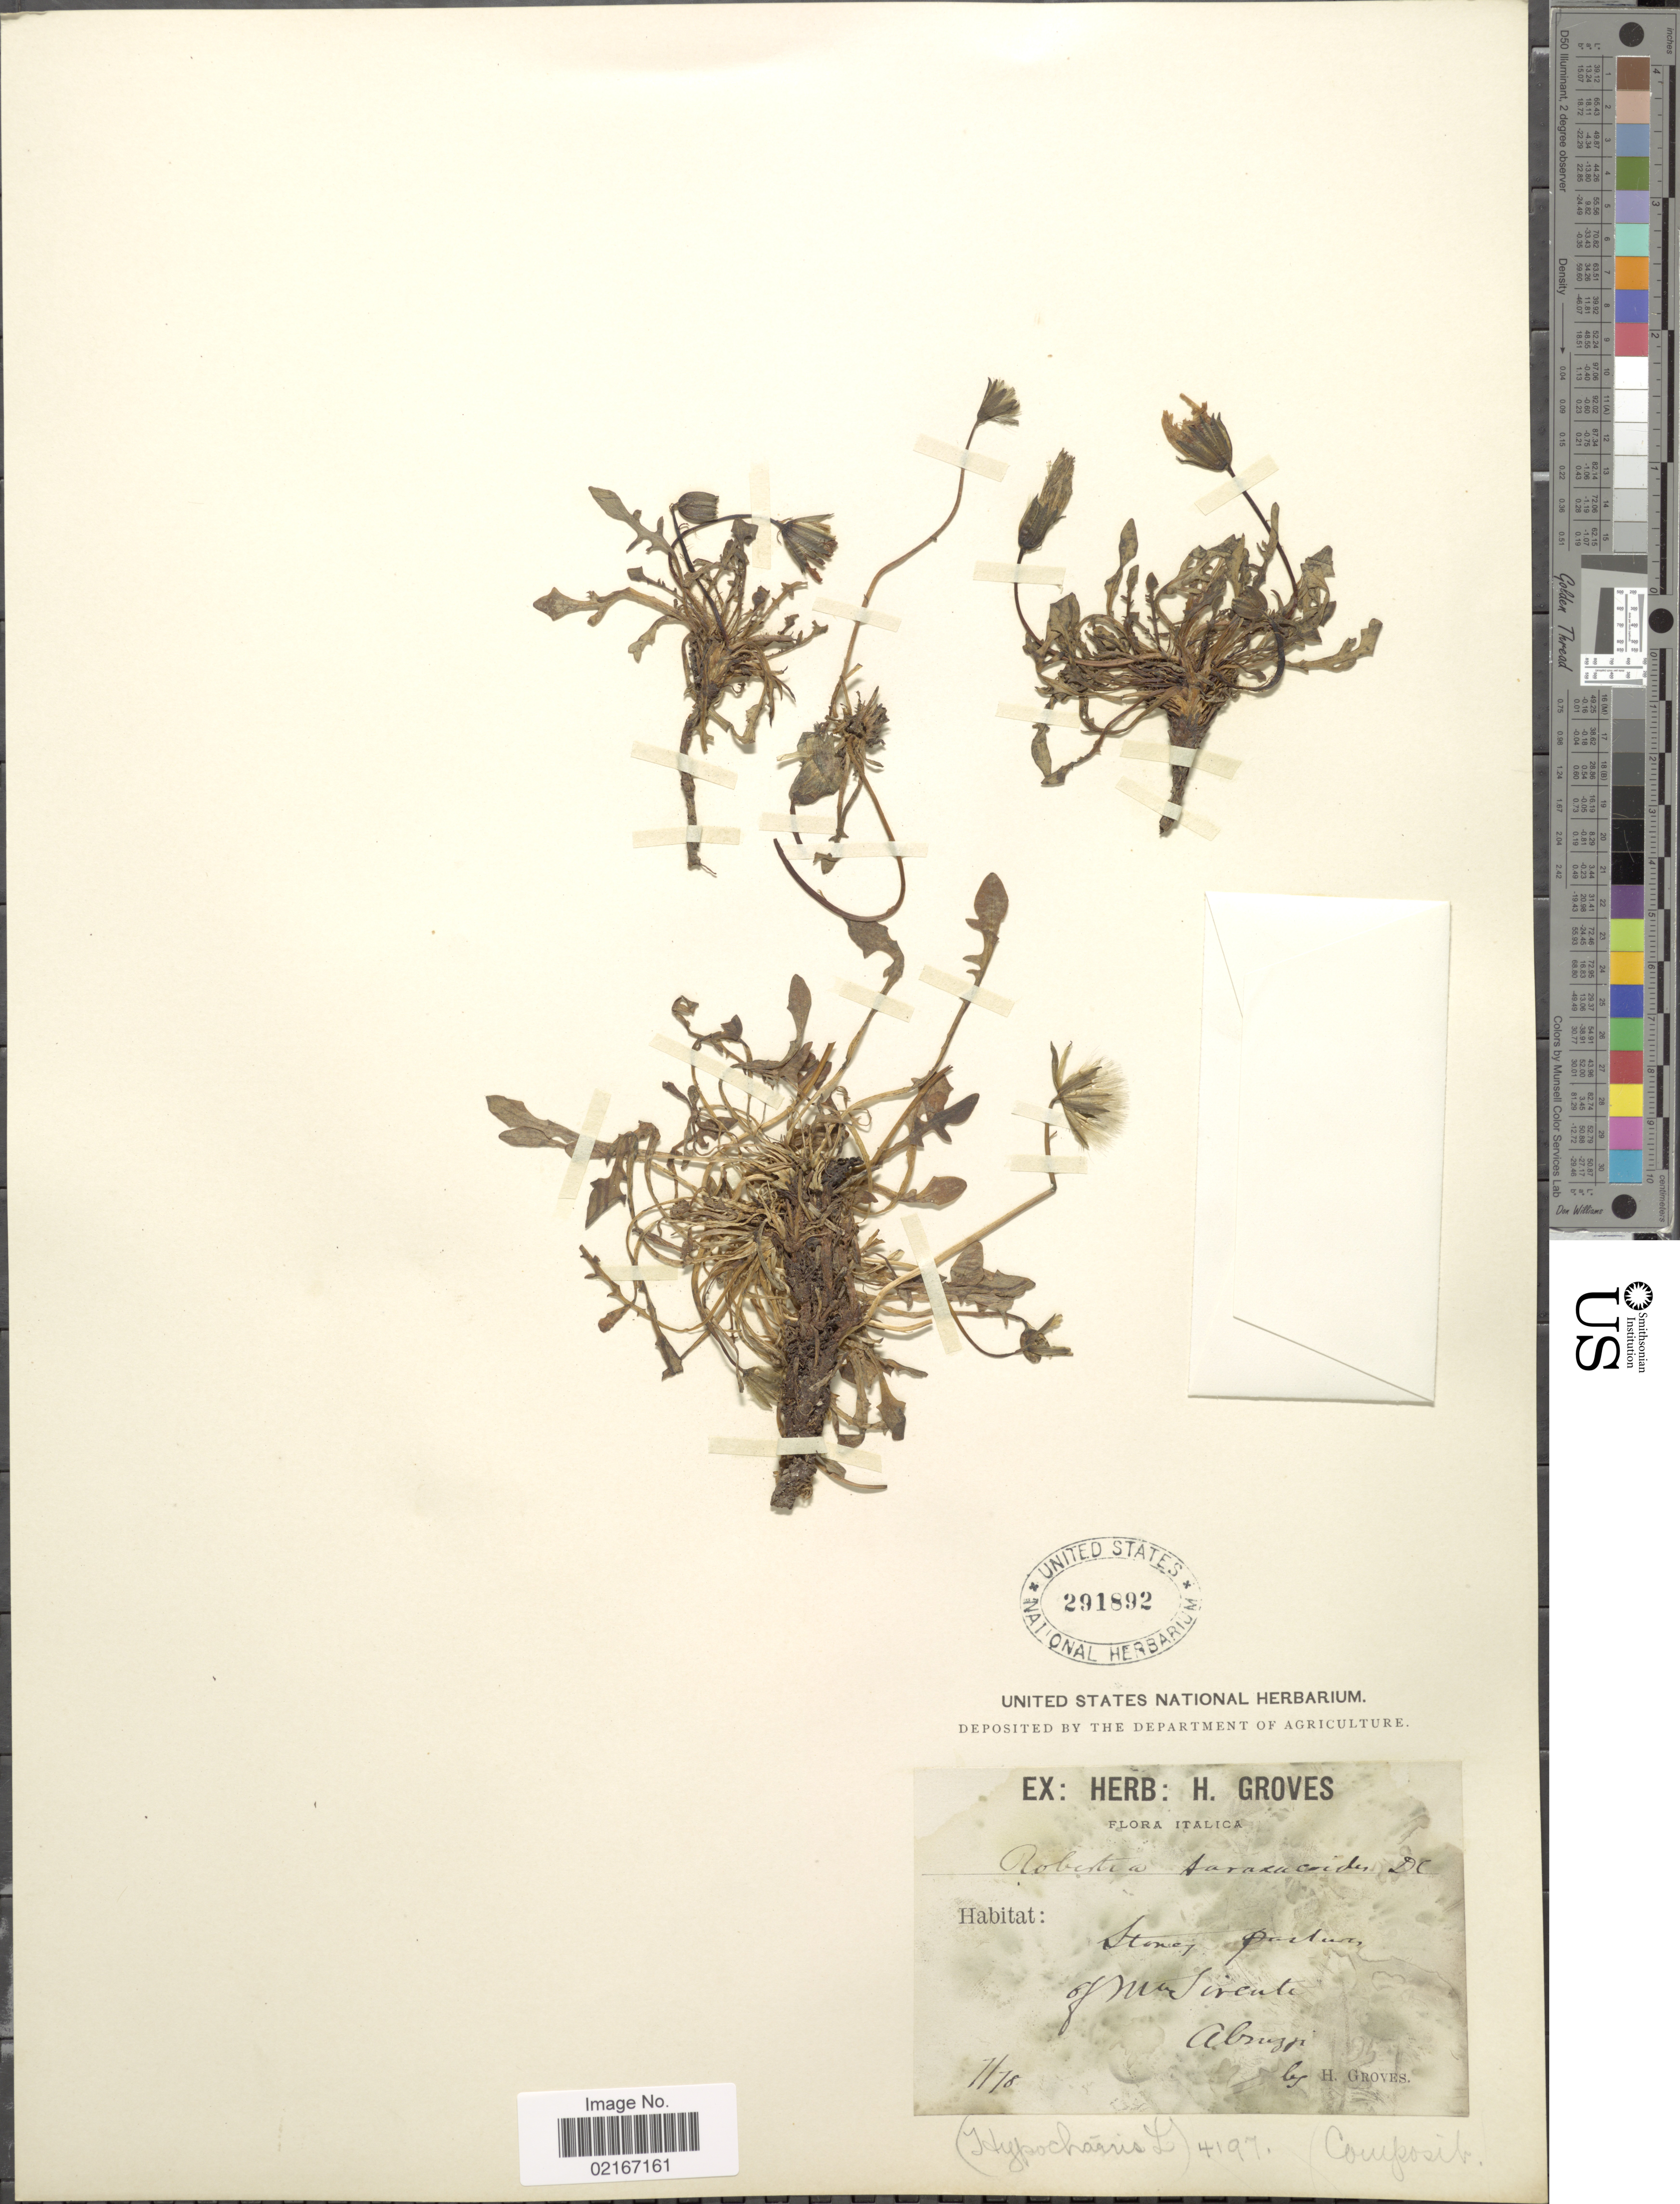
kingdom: Plantae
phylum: Tracheophyta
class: Magnoliopsida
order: Asterales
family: Asteraceae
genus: Hypochaeris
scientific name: Hypochaeris robertia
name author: (Sch. Bip.) Fiori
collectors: H. Groves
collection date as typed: Transcribed d/m/y: /7/78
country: Italy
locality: Stoney, parturn of Mount Sirente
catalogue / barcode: US 291892